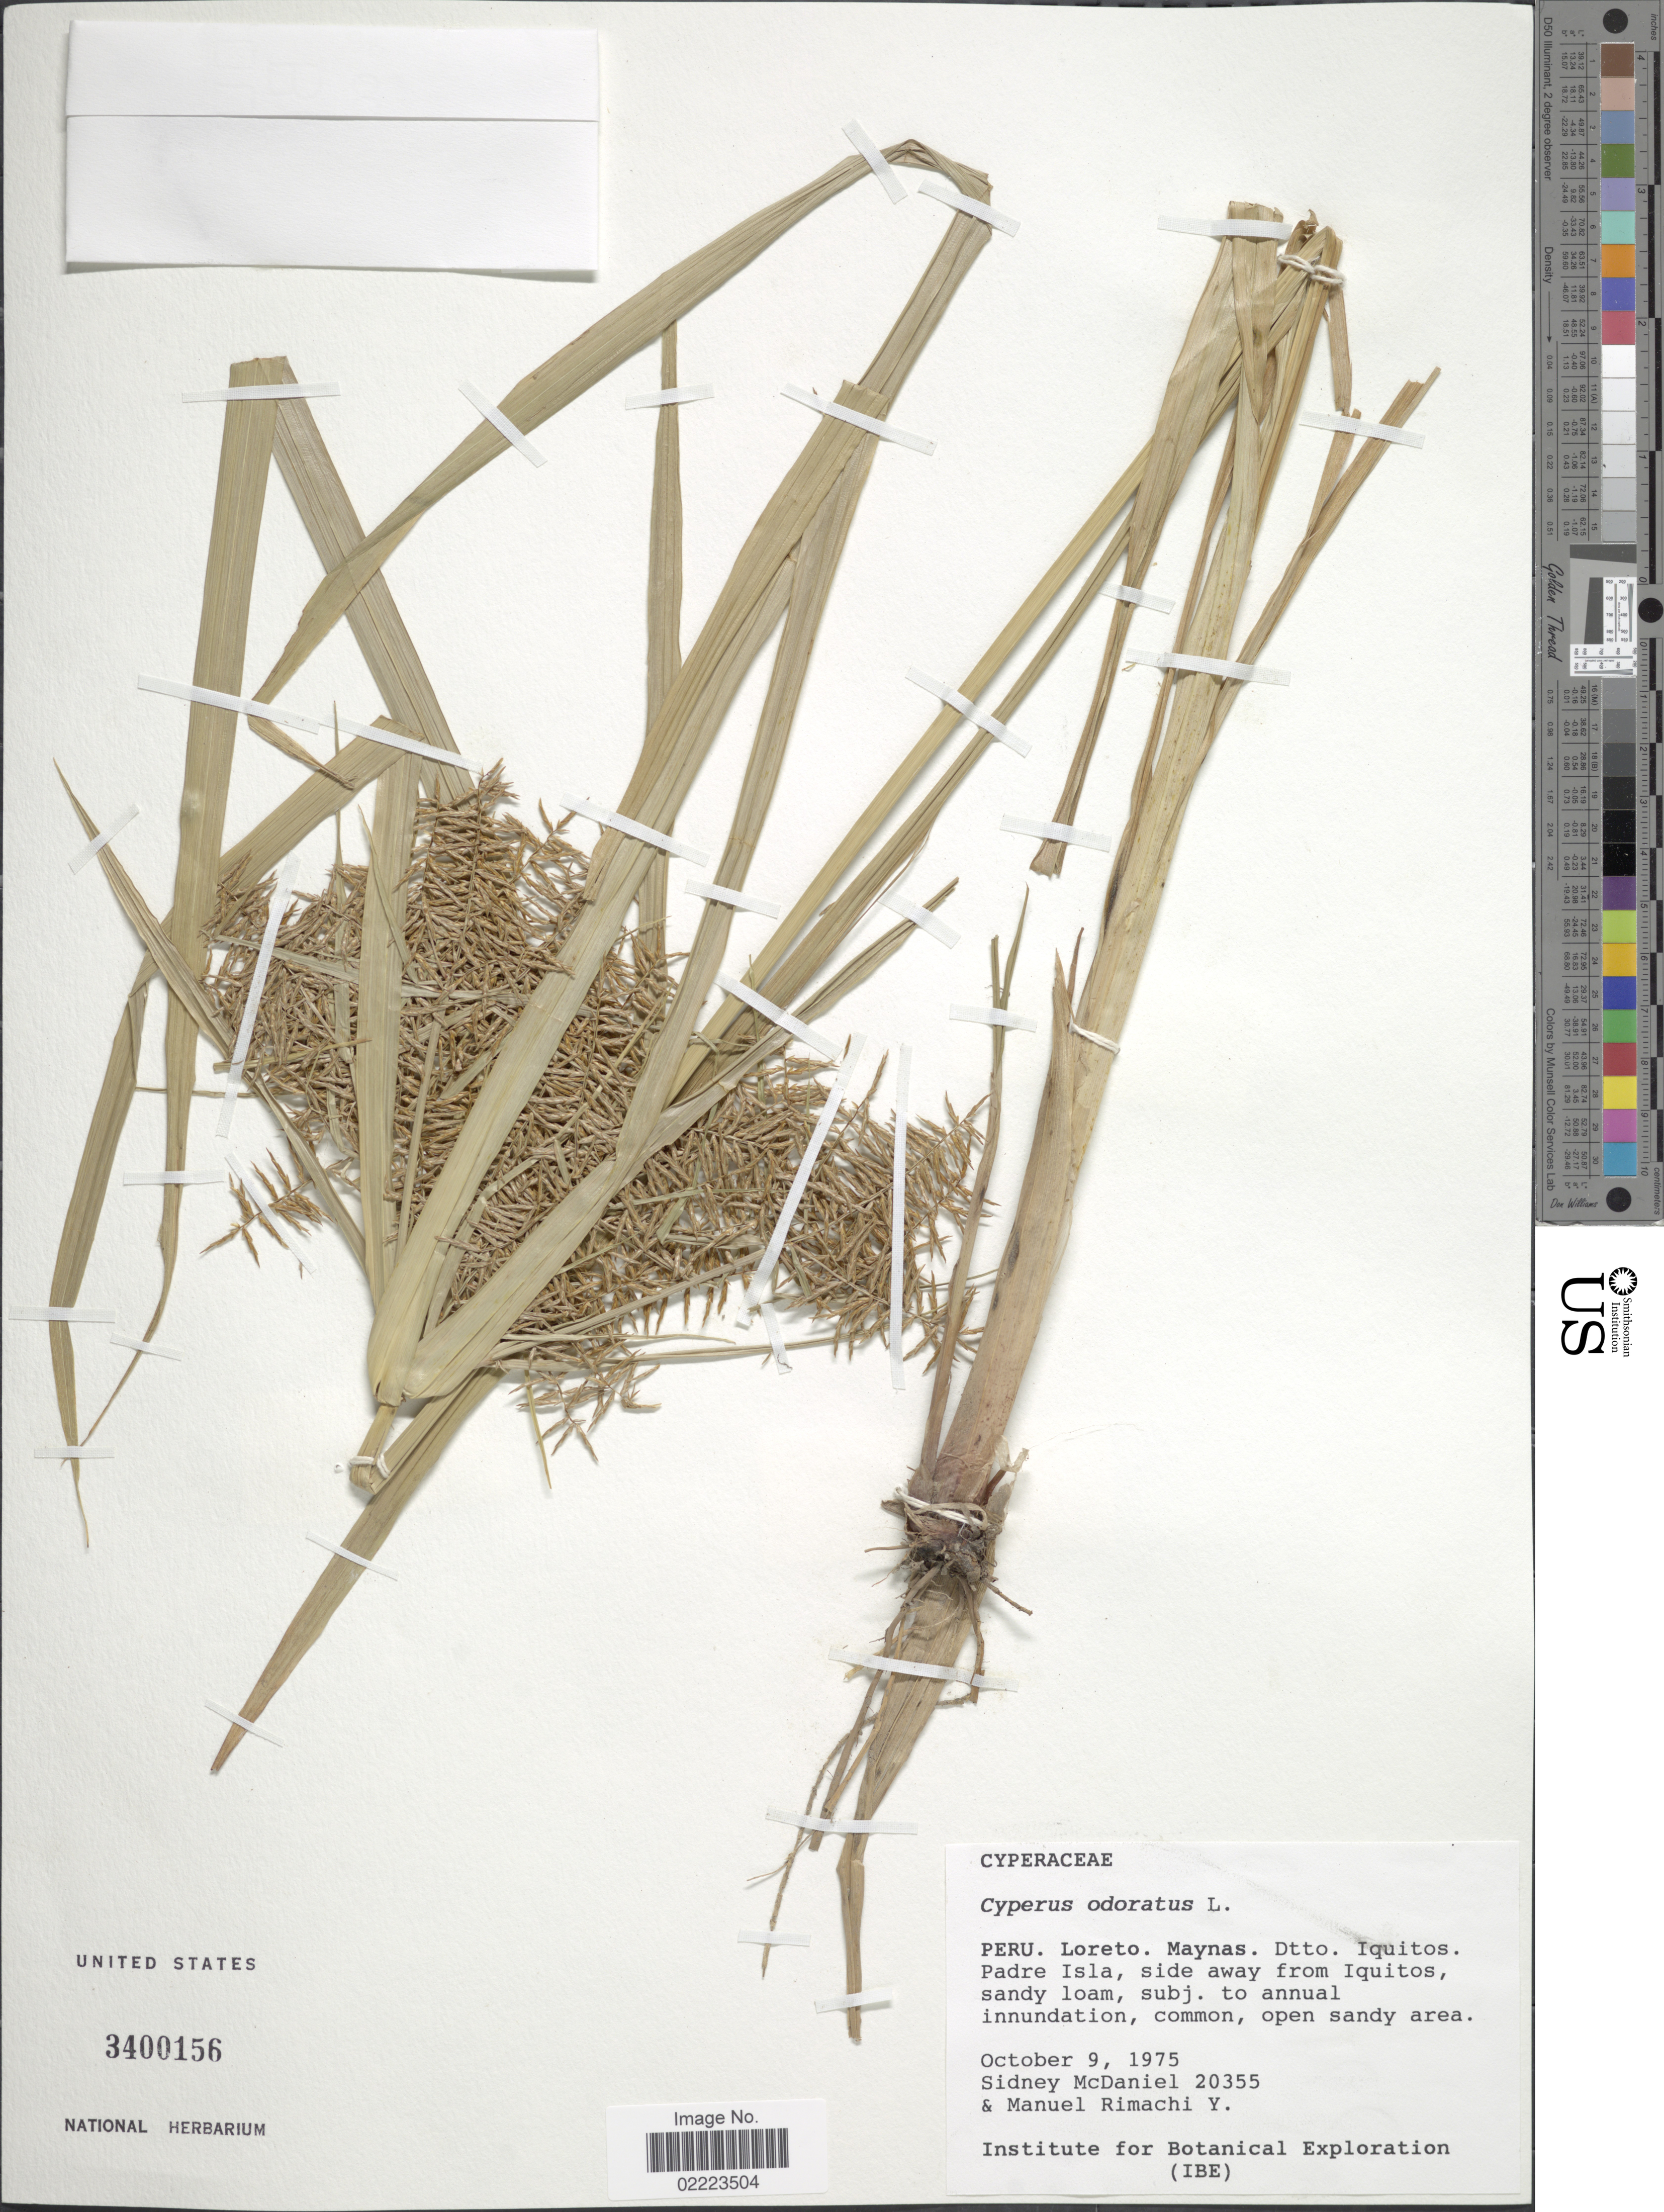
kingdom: Plantae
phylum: Tracheophyta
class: Liliopsida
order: Poales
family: Cyperaceae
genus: Cyperus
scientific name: Cyperus odoratus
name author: L.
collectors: S. McDaniel & M. Rimachi Y.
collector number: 20355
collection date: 1975-10-09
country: Peru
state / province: Loreto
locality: Maynas. Dtto. Iquitos. Padre Isla, side away from Iquitos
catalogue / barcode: US 3400156